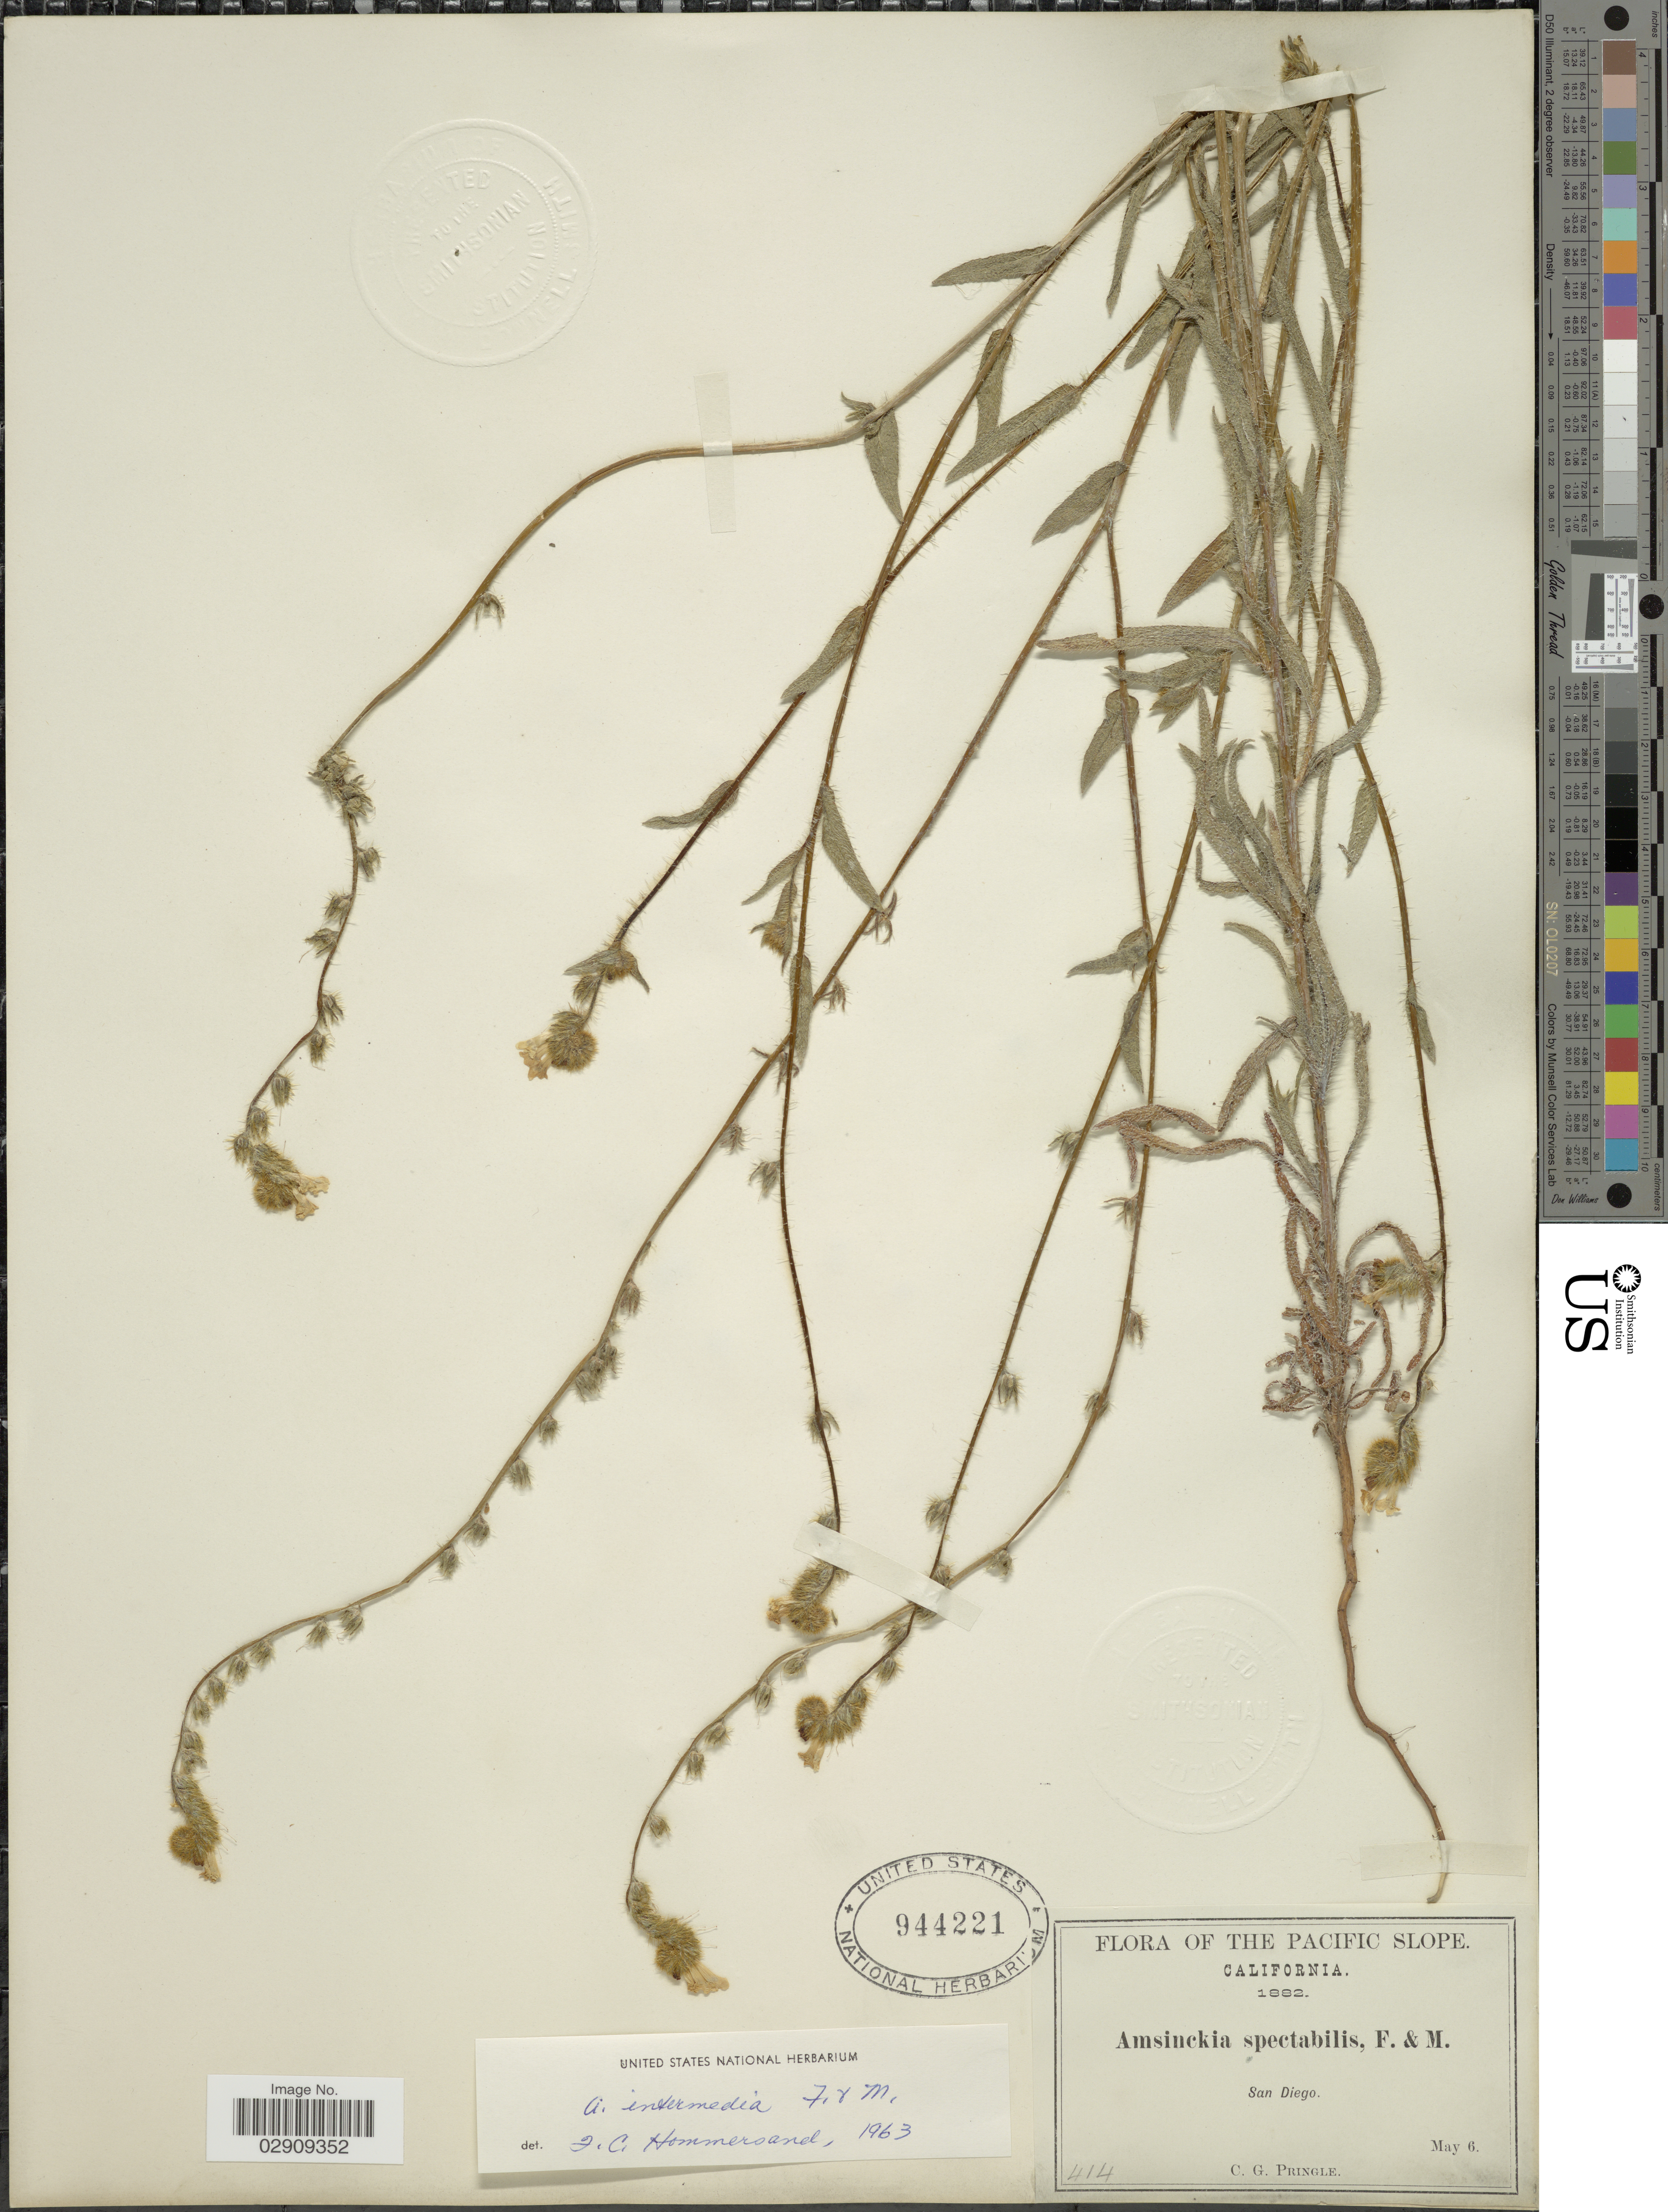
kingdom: Plantae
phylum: Tracheophyta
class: Magnoliopsida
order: Boraginales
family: Boraginaceae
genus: Amsinckia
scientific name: Amsinckia menziesii var. intermedia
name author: (Fisch. & C.A. Mey.) Ganders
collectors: C. G. Pringle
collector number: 414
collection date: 1882-05-06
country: United States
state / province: California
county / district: San Diego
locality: Pacific slope. San Diego.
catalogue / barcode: US 944221